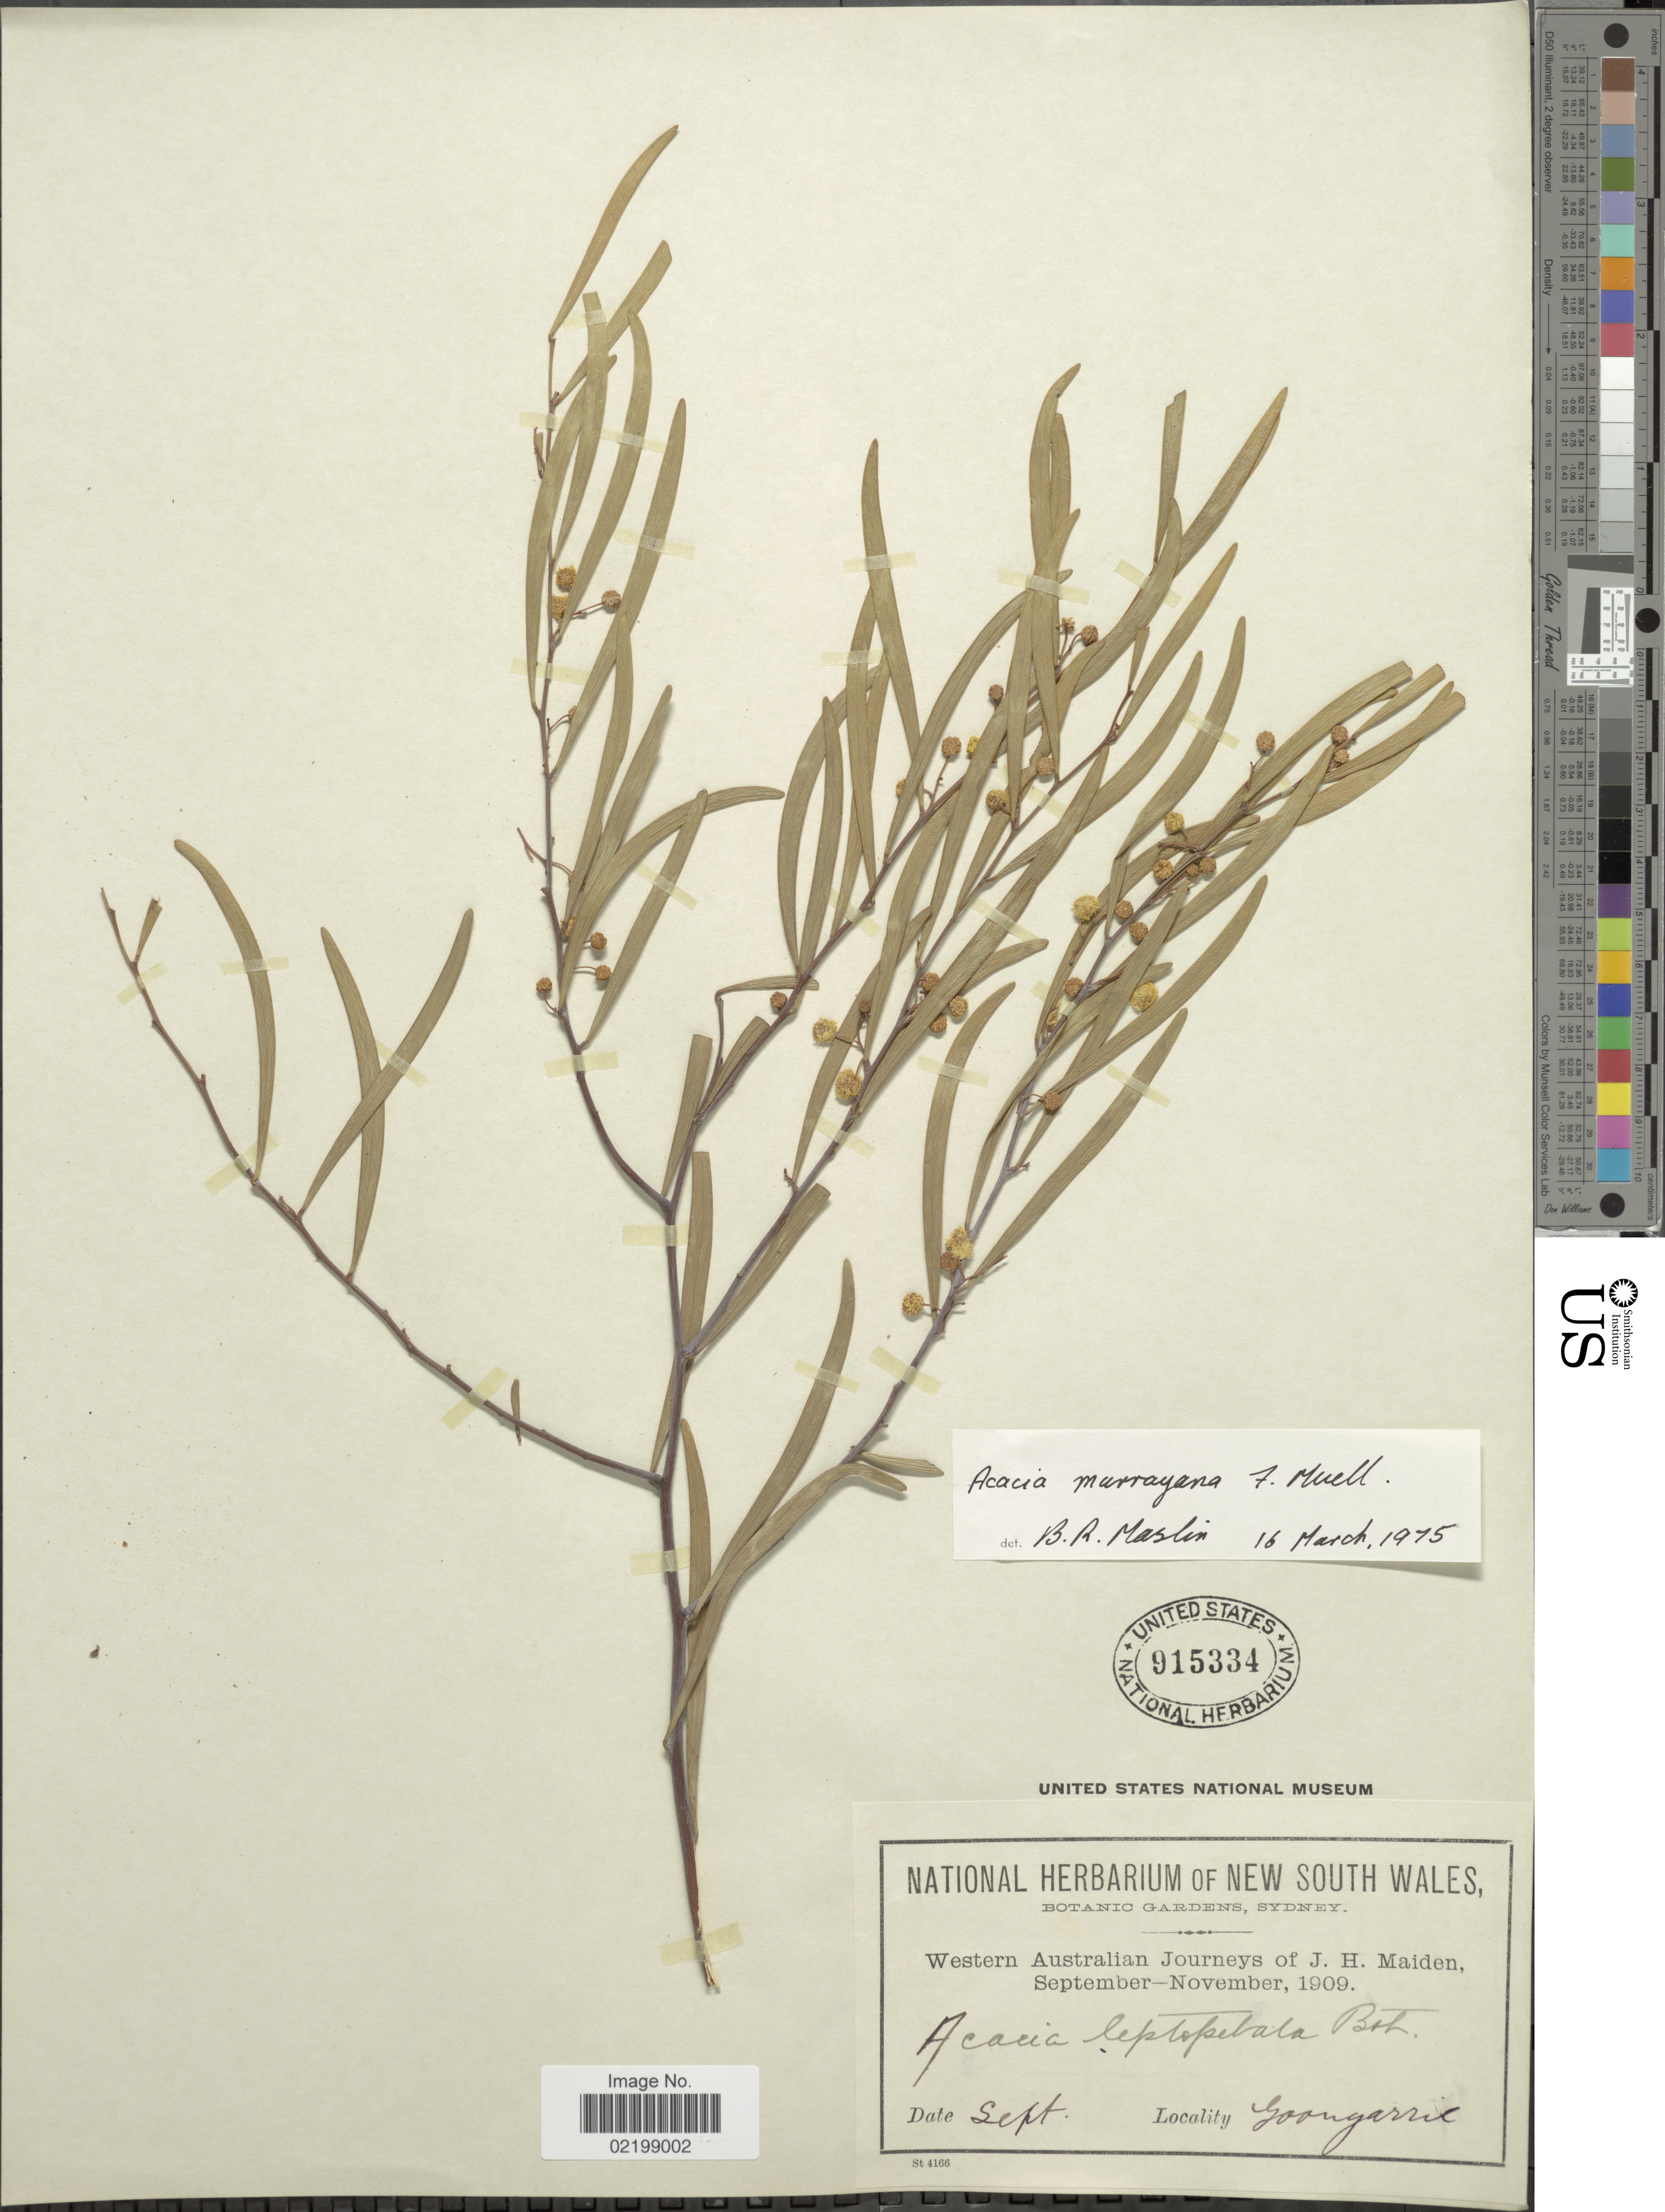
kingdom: Plantae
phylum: Tracheophyta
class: Magnoliopsida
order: Fabales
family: Fabaceae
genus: Acacia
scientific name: Acacia murrayana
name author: Benth.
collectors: J. Maiden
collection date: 1909-09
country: Australia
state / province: Western Australia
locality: Western Australian Journeys, Goongarril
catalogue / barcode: US 915334